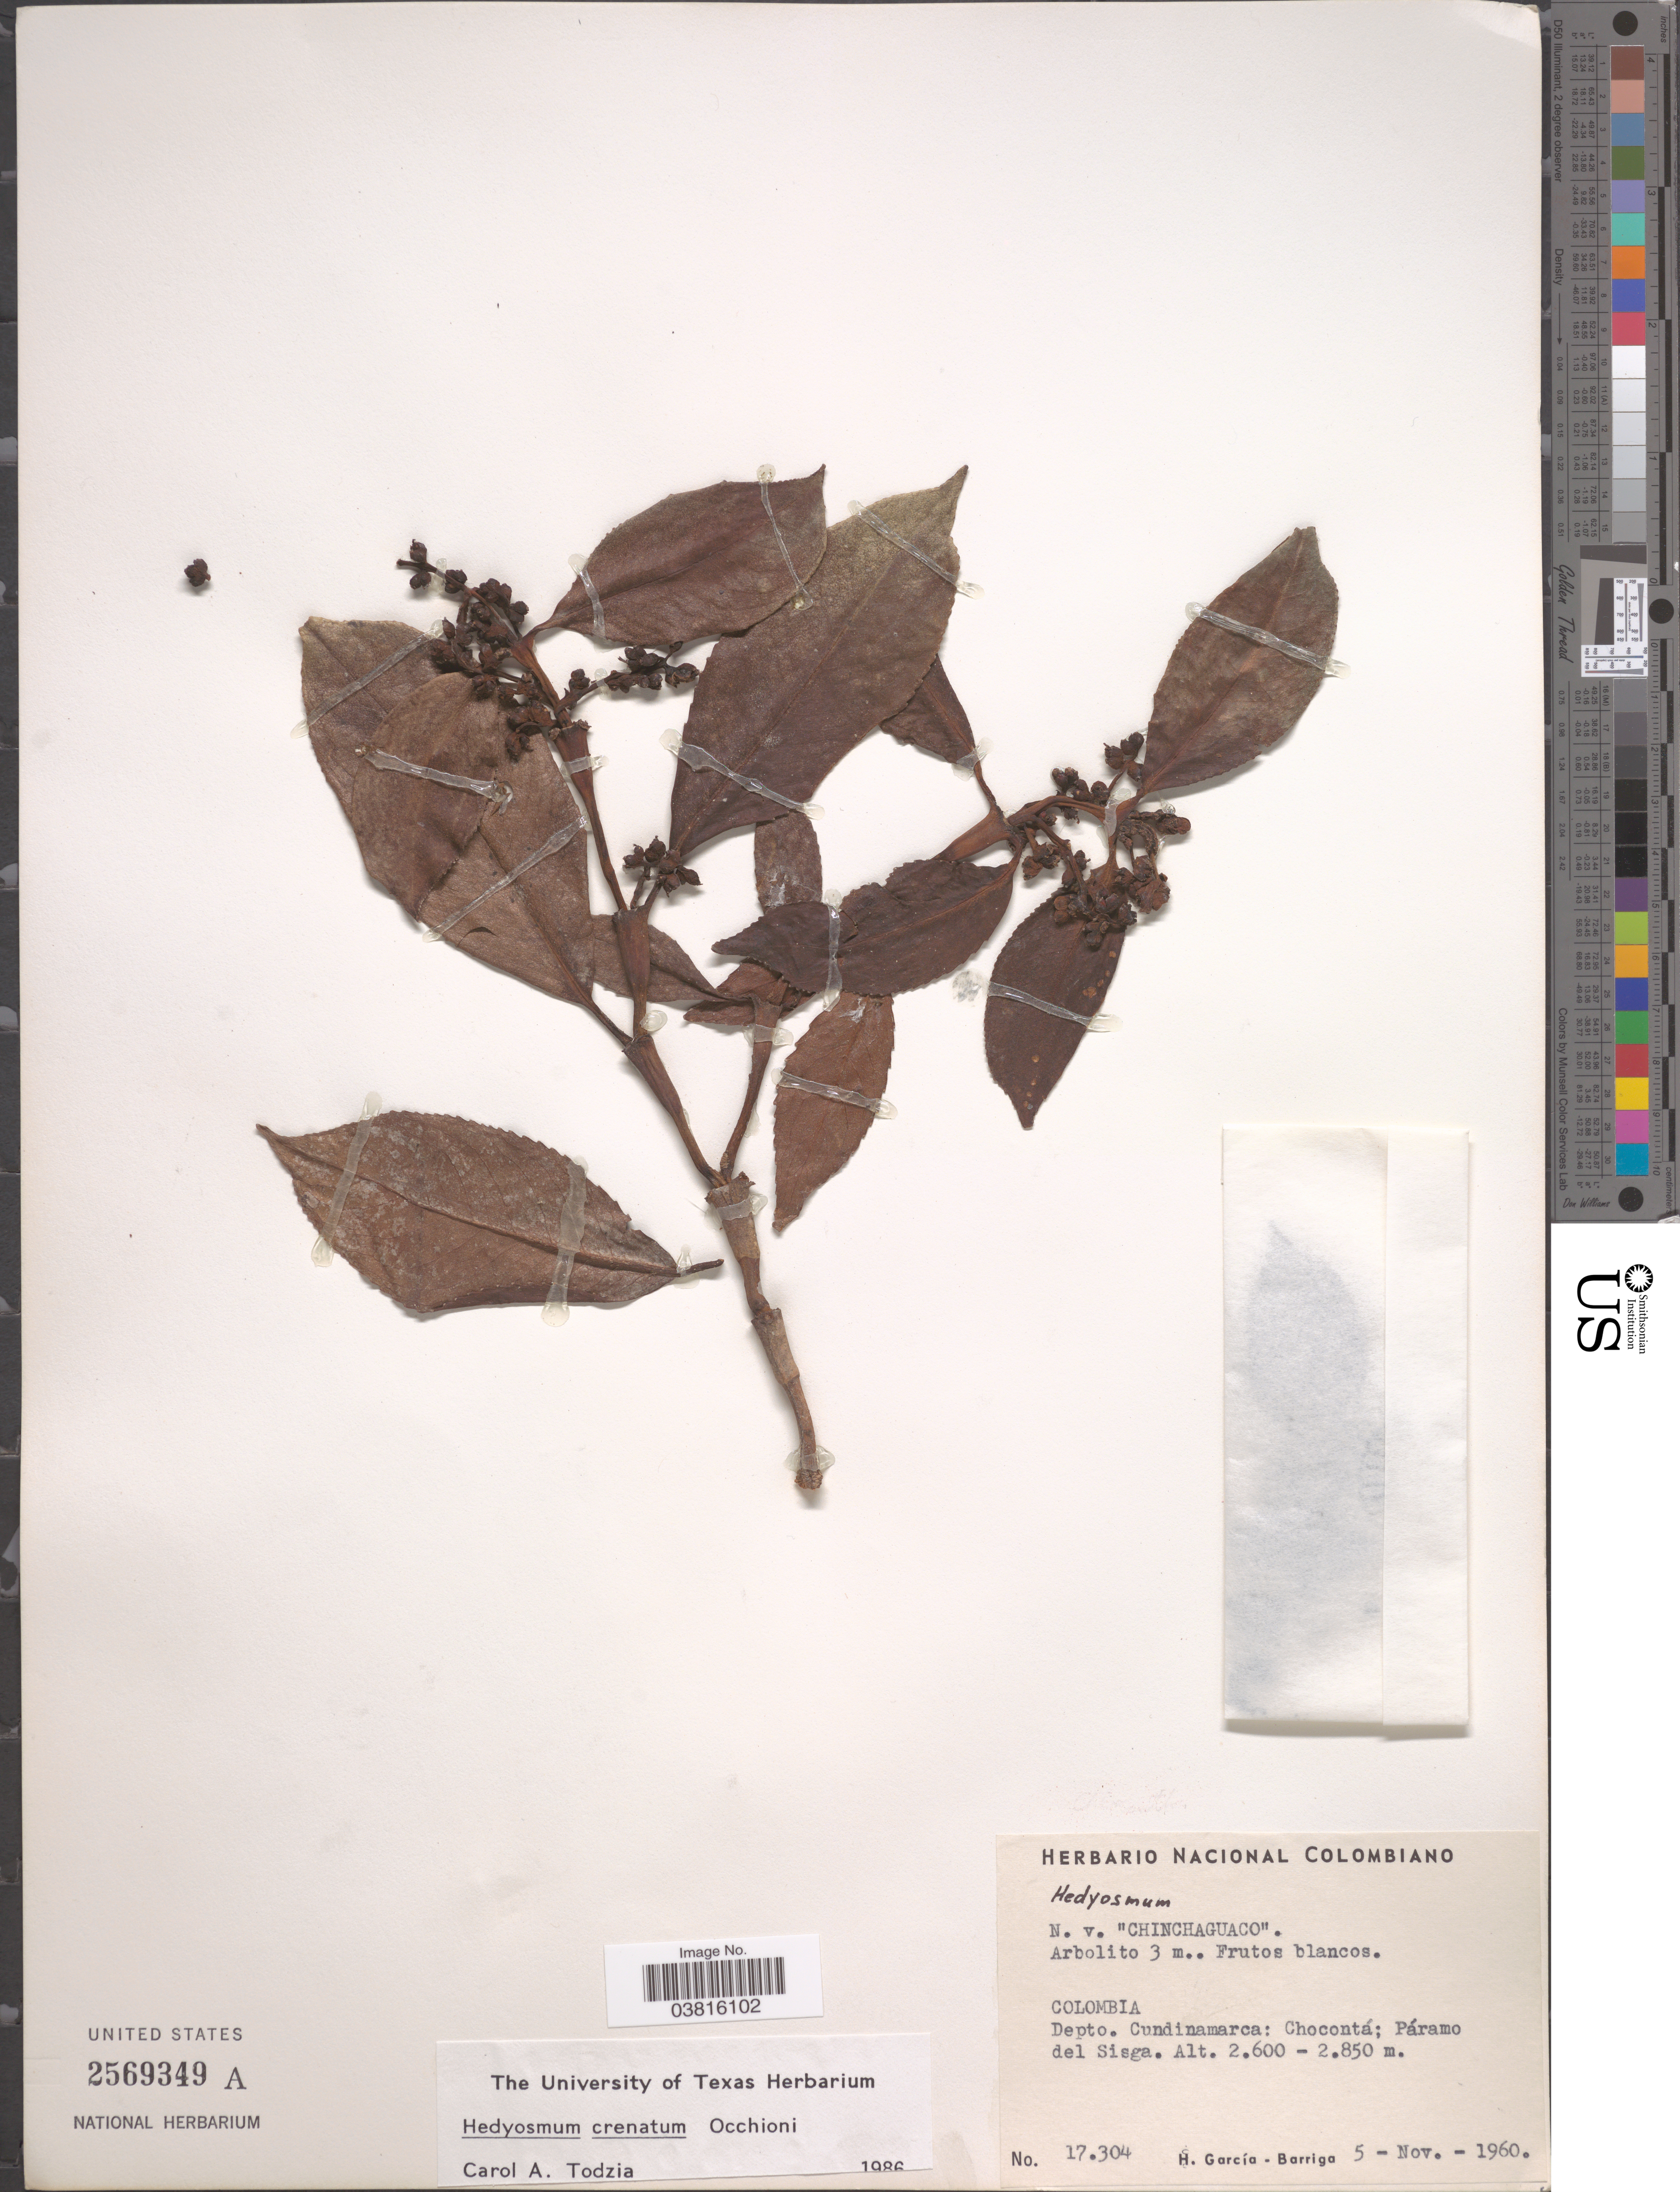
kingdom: Plantae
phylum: Tracheophyta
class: Magnoliopsida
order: Chloranthales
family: Chloranthaceae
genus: Hedyosmum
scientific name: Hedyosmum crenatum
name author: Occhioni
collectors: H. García Barriga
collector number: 17304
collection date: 1960-11-05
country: Colombia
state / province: Cundinamarca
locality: Depto. Cundinamarca: Chocontá; Páramo del Sisga.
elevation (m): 600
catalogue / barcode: US 2569349A